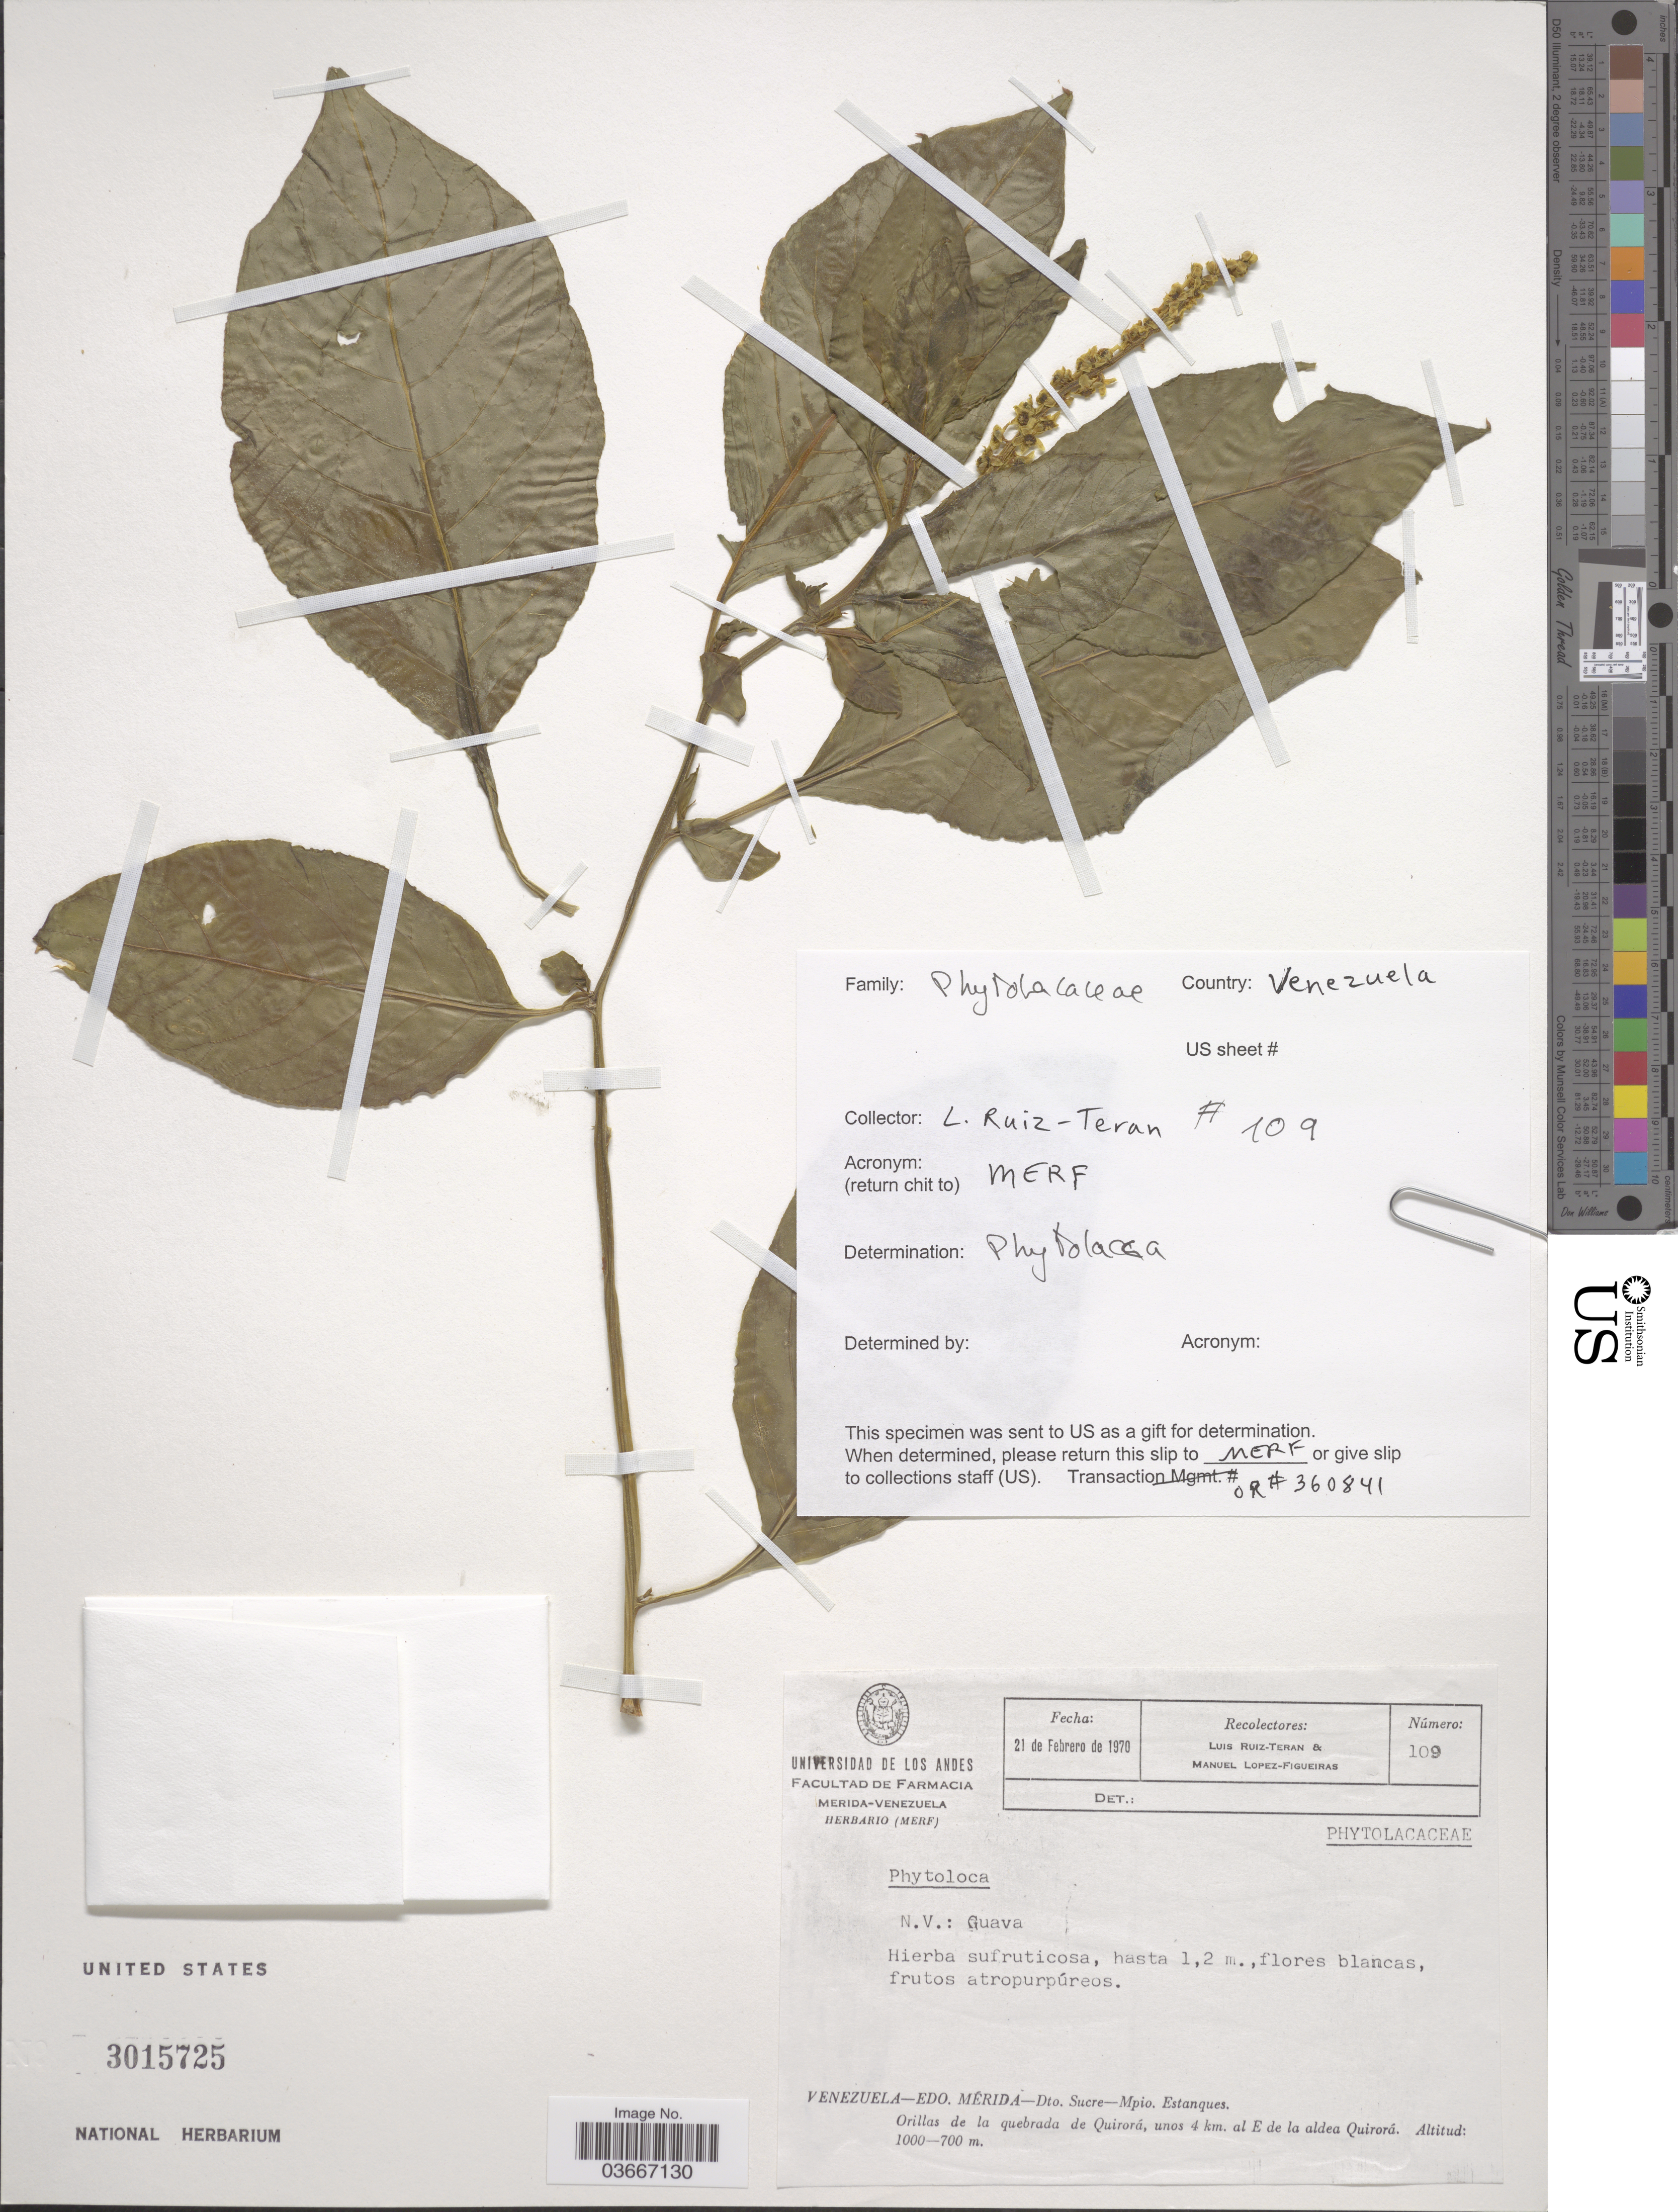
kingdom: Plantae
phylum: Tracheophyta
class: Magnoliopsida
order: Caryophyllales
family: Phytolaccaceae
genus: Phytolacca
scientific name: Phytolacca sp.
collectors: L. E. Ruíz-Terán & M. López Figueiras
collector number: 109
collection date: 1970-02-21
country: Venezuela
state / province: Mérida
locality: Dto. Sucre - Mpio. Estanques. Orillas de la quebrada de Quirorá, unos 4 km. al E de la aldea Quirorá.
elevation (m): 700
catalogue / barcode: US 3015725